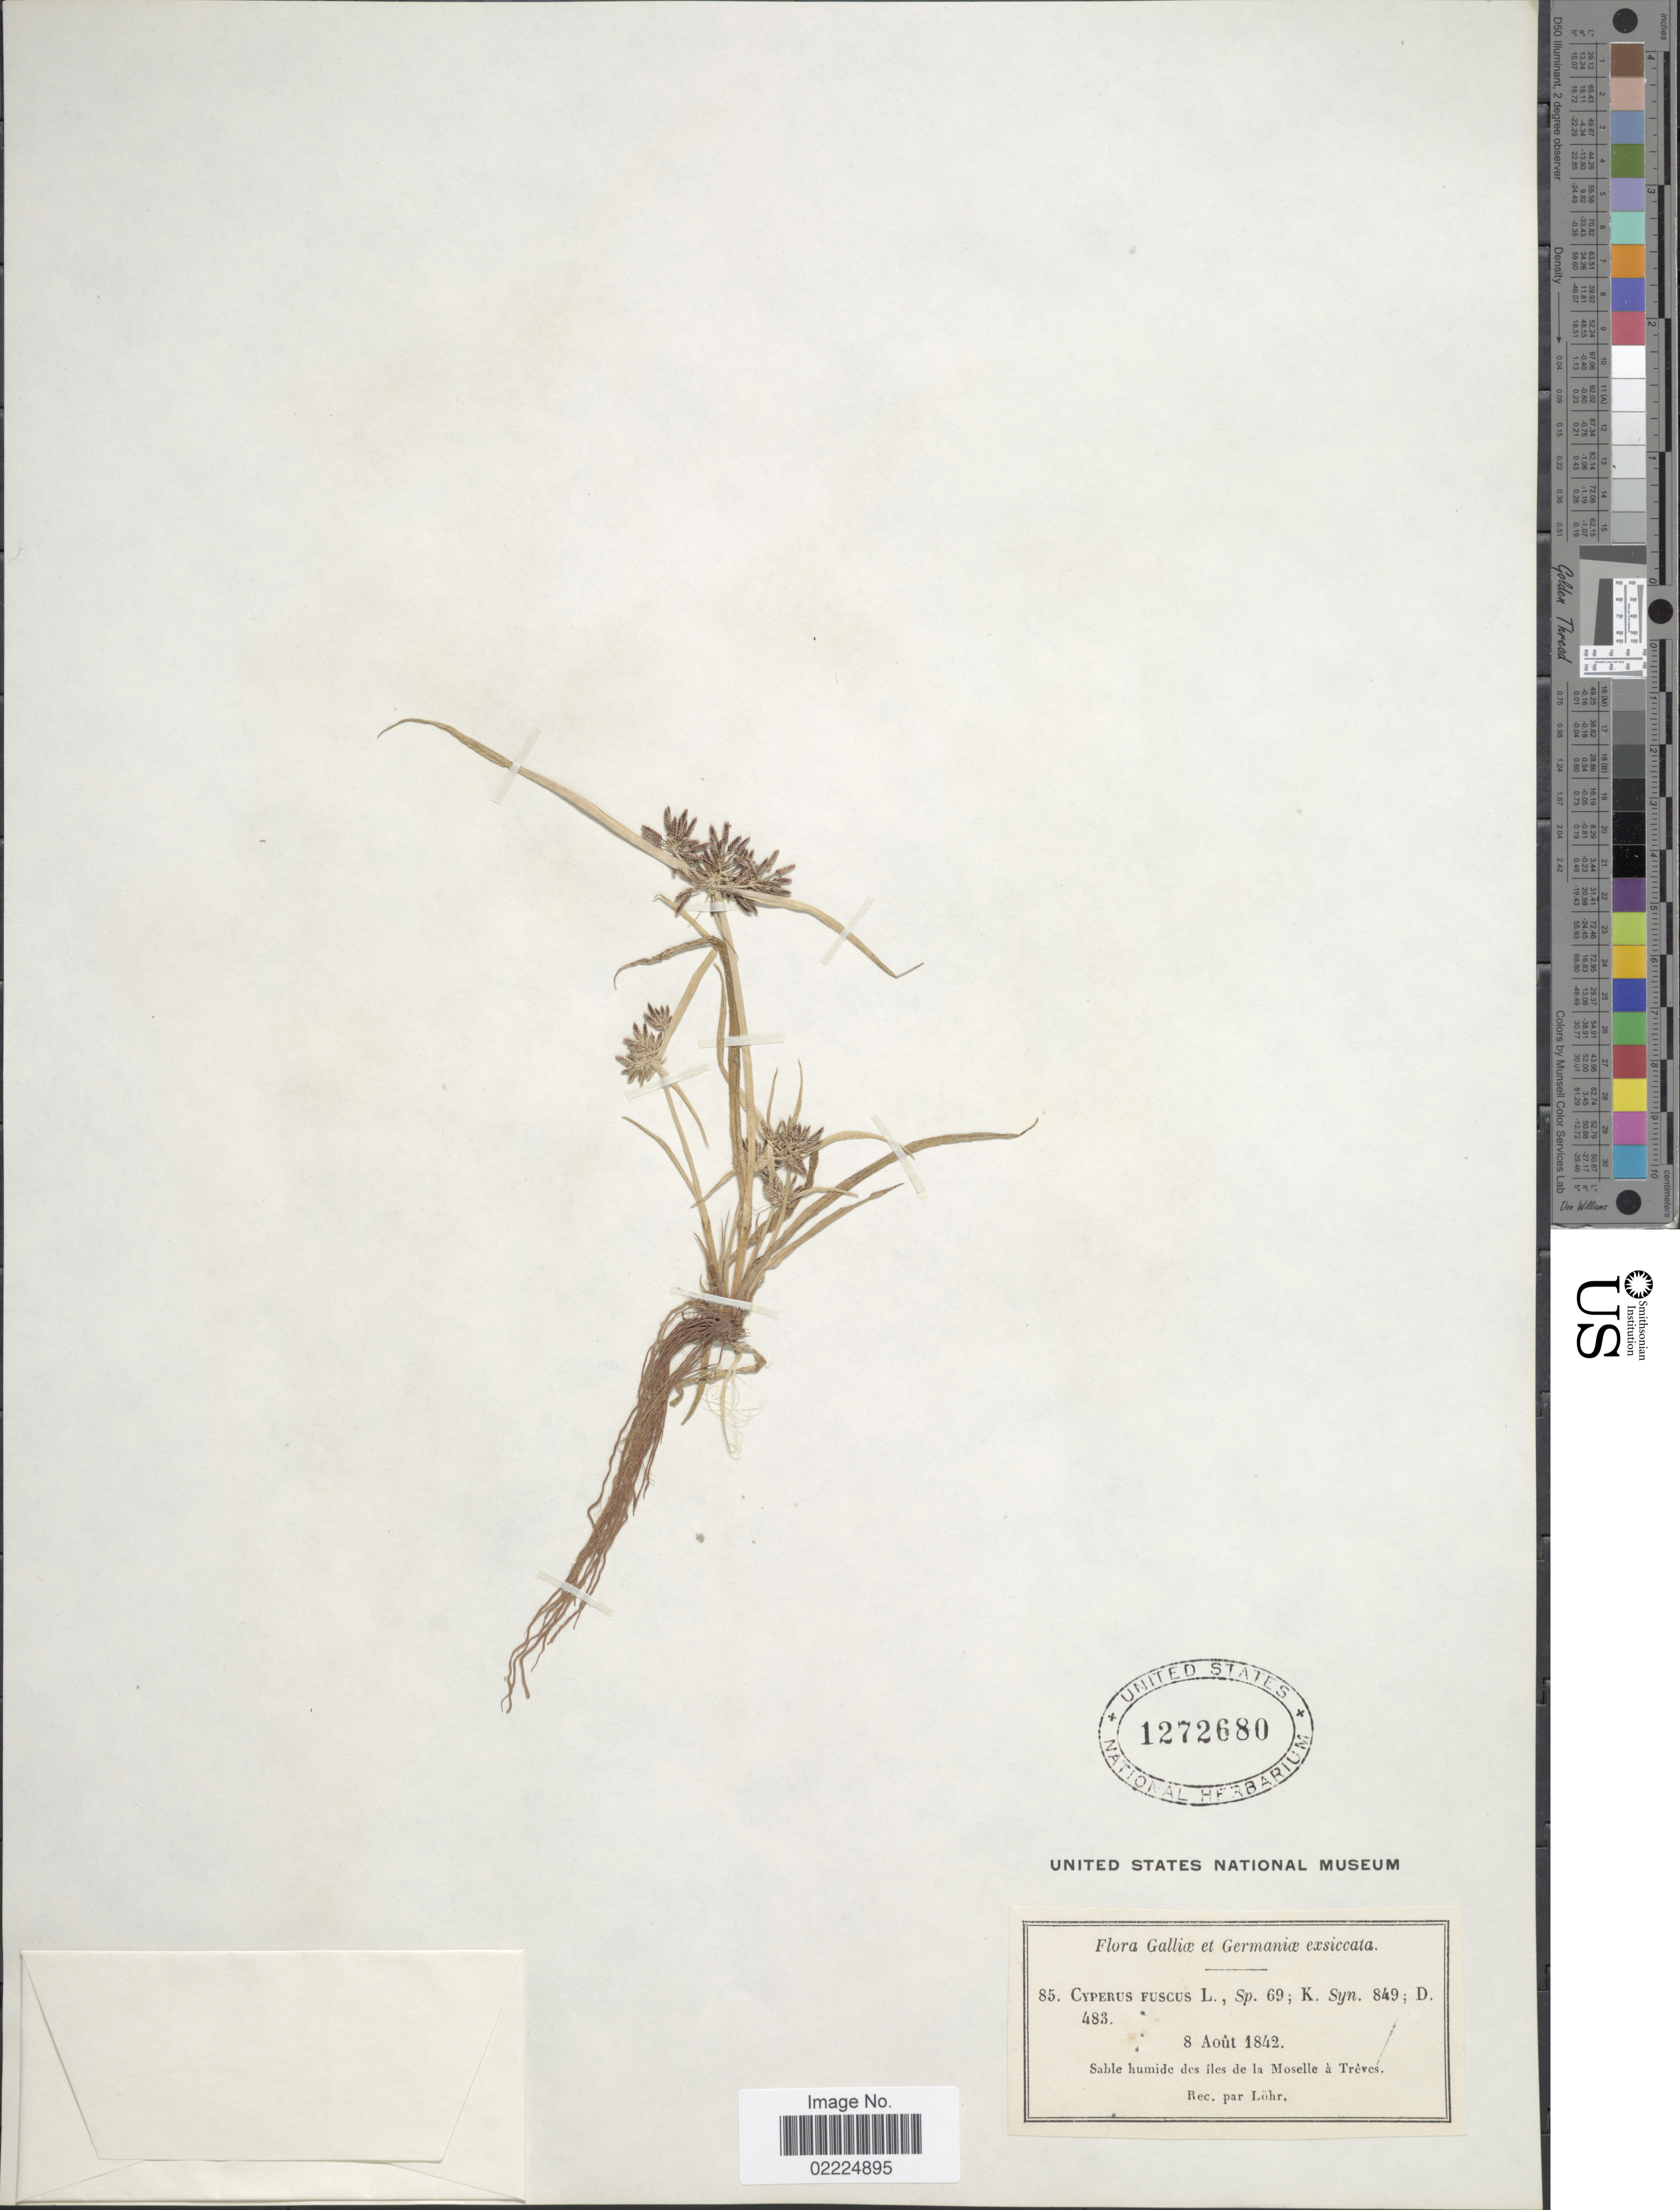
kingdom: Plantae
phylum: Tracheophyta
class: Liliopsida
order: Poales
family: Cyperaceae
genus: Cyperus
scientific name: Cyperus fuscus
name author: L.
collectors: Löhr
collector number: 85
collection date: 1842-08-08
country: France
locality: Galliae et Germaniae Sable humide des iles de la Moselle a Treves.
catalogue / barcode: US 1272680